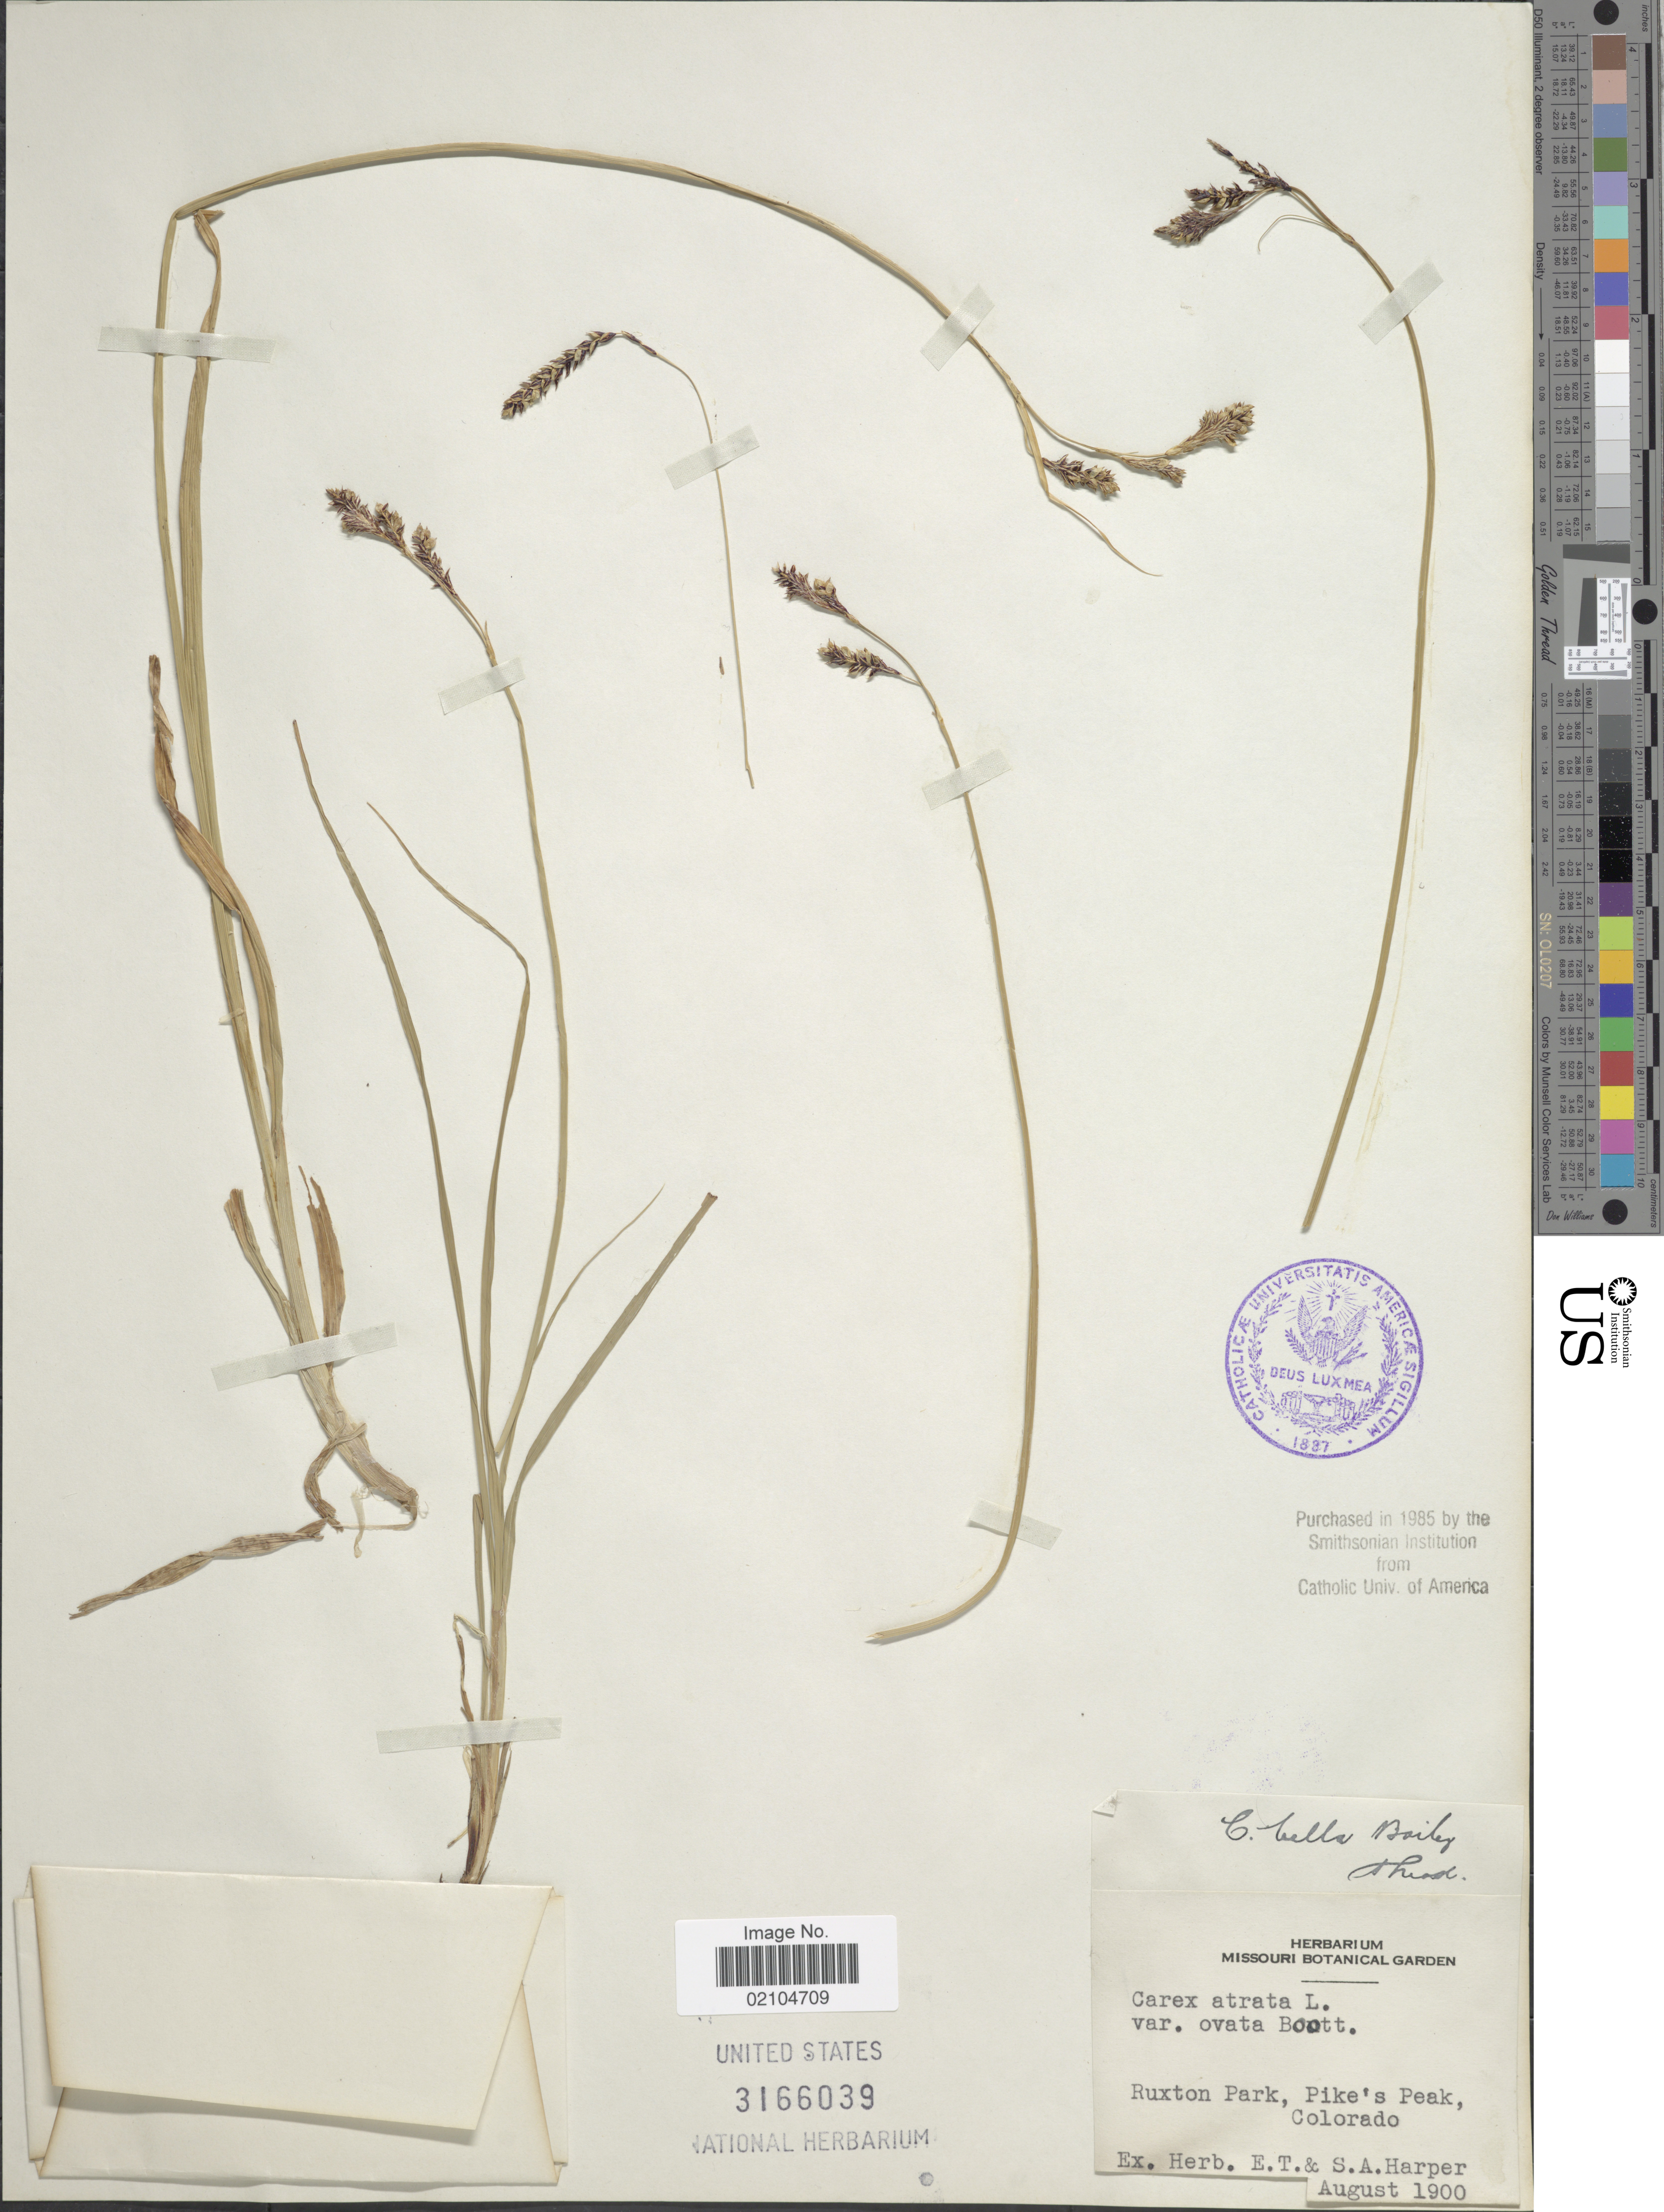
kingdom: Plantae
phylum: Tracheophyta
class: Liliopsida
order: Poales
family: Cyperaceae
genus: Carex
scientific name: Carex bella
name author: L.H. Bailey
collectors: ex herb. E. T. & S. A. Harper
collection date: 1900-08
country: United States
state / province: Colorado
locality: Ruxton Park, Pike's Peak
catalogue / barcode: US 3166039